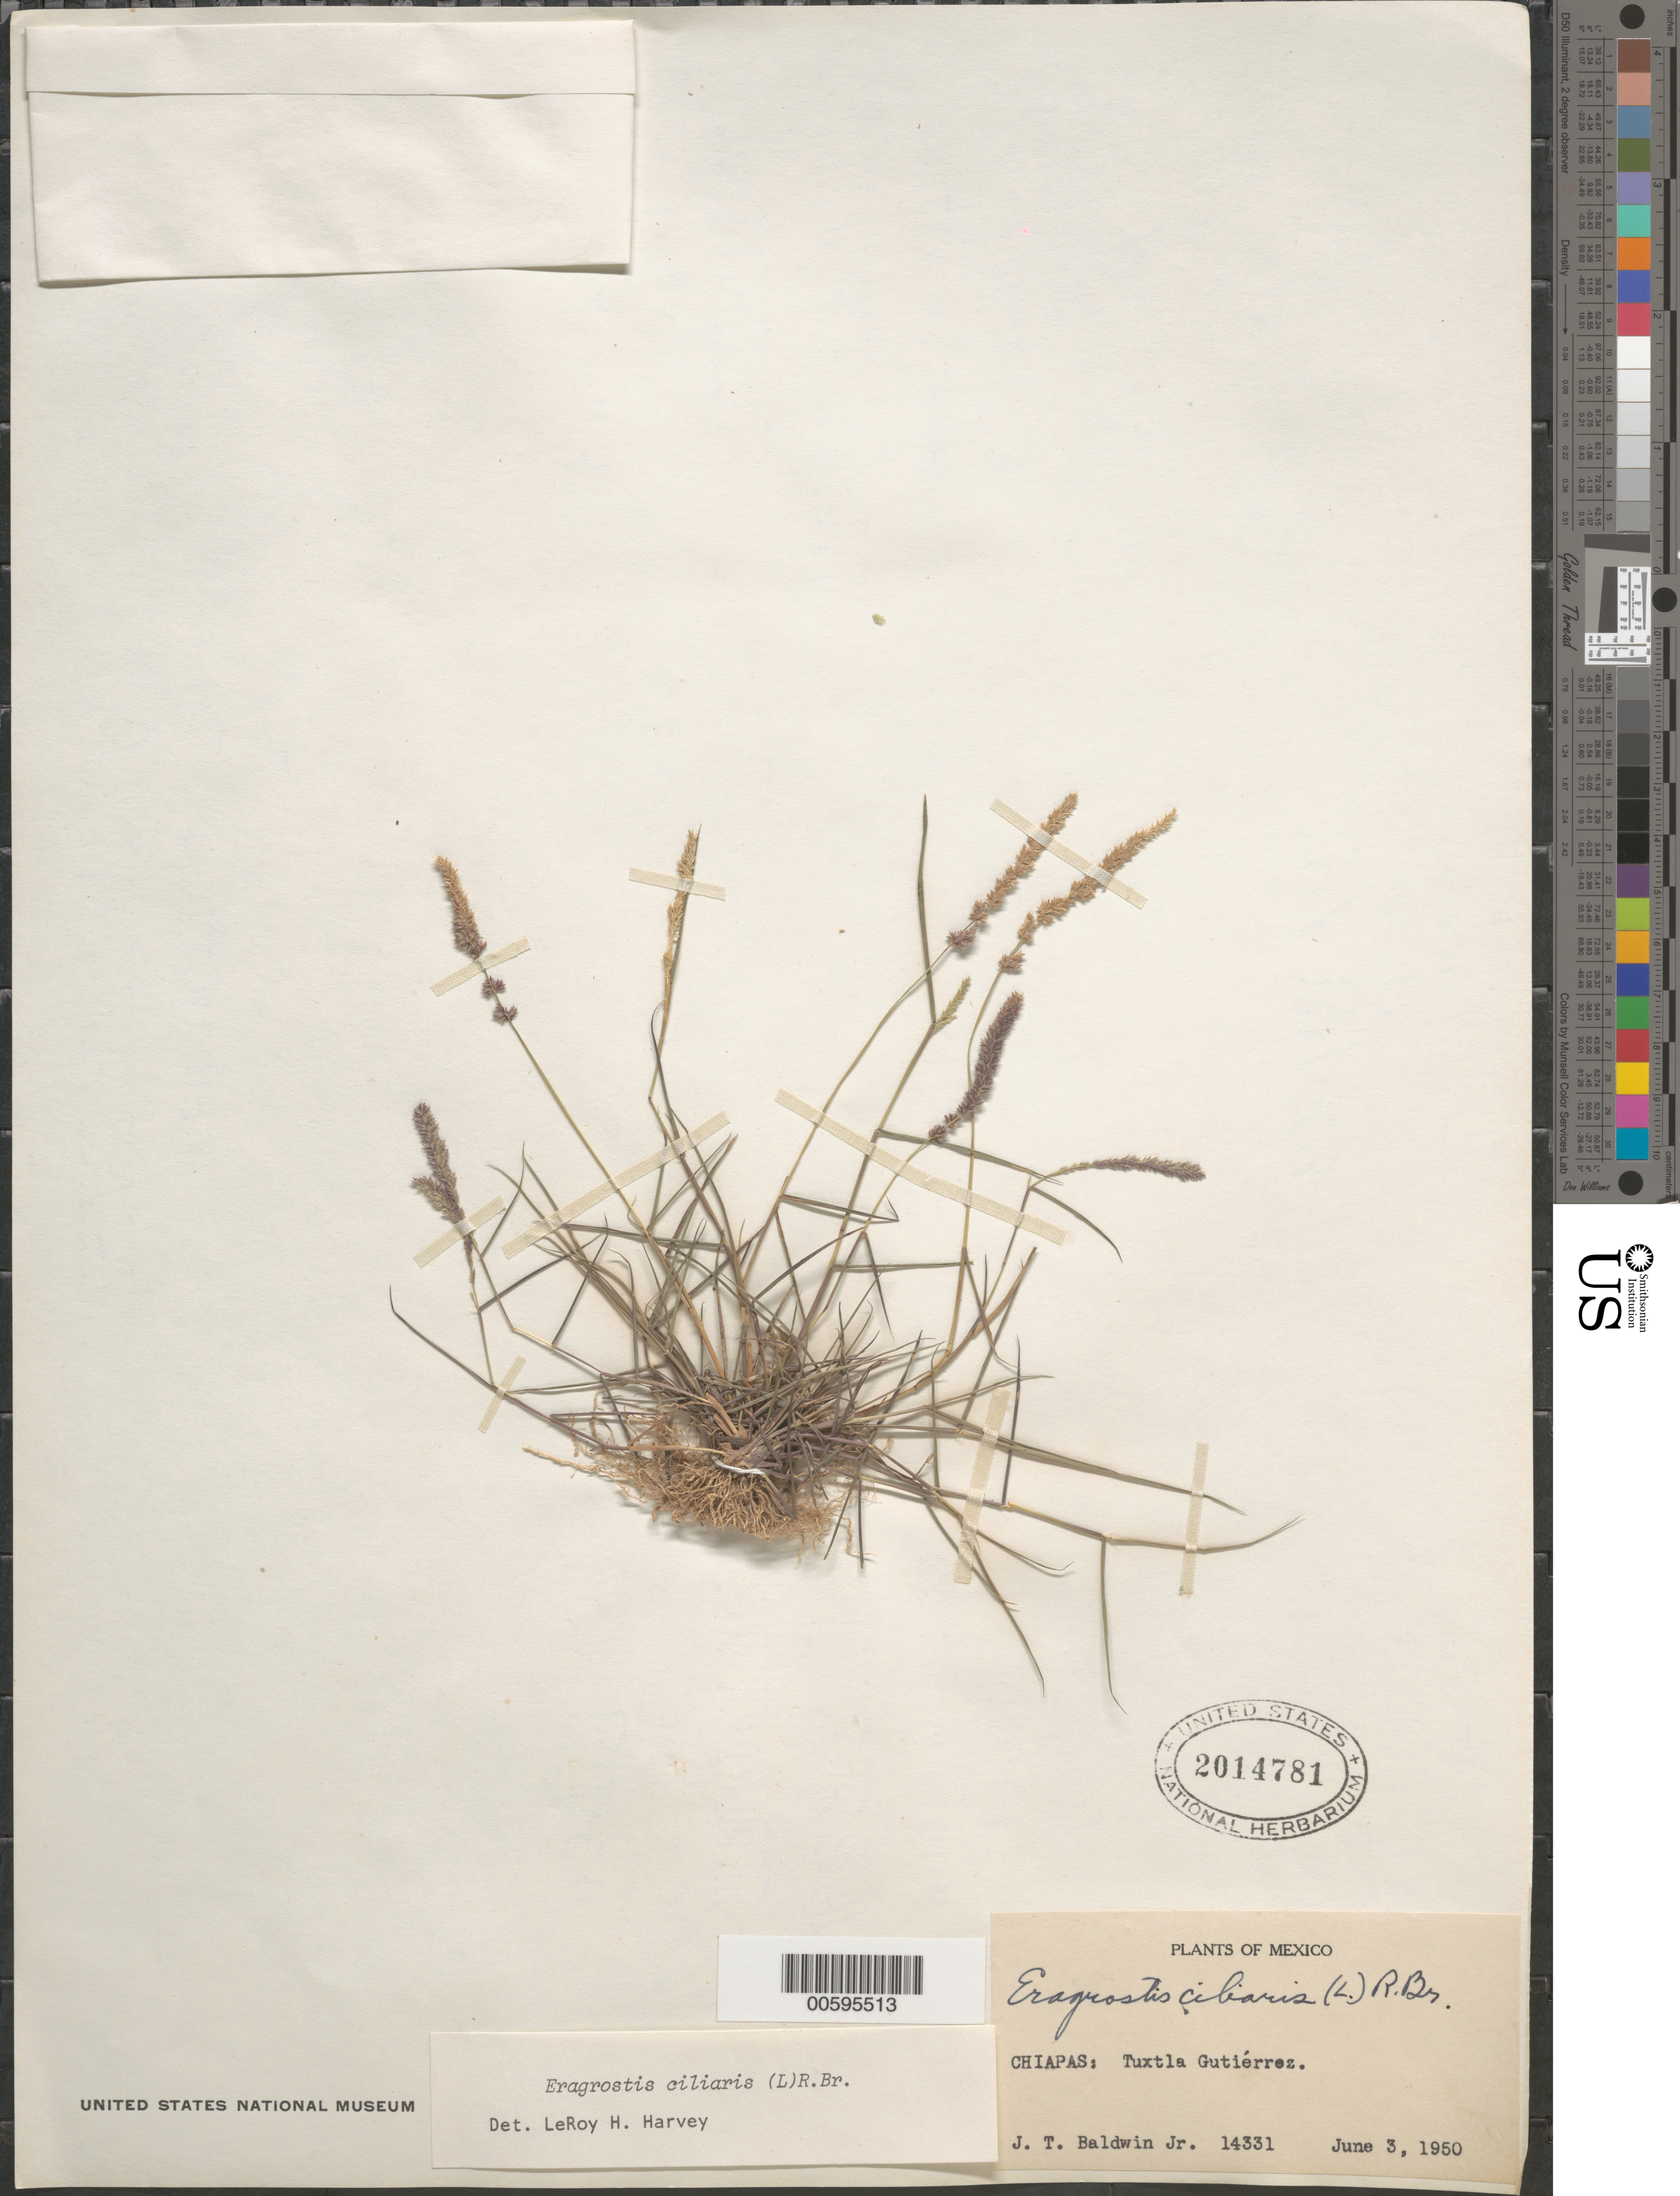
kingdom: Plantae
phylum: Tracheophyta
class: Liliopsida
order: Poales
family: Poaceae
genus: Eragrostis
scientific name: Eragrostis ciliaris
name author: (L.) R. Br.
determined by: Harvey, L. H.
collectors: J. T. Baldwin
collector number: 14331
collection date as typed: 3 Jun 1950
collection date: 1950-06-03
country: Mexico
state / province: Chiapas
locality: Tuxtla Gutierrez.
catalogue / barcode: US 2014781